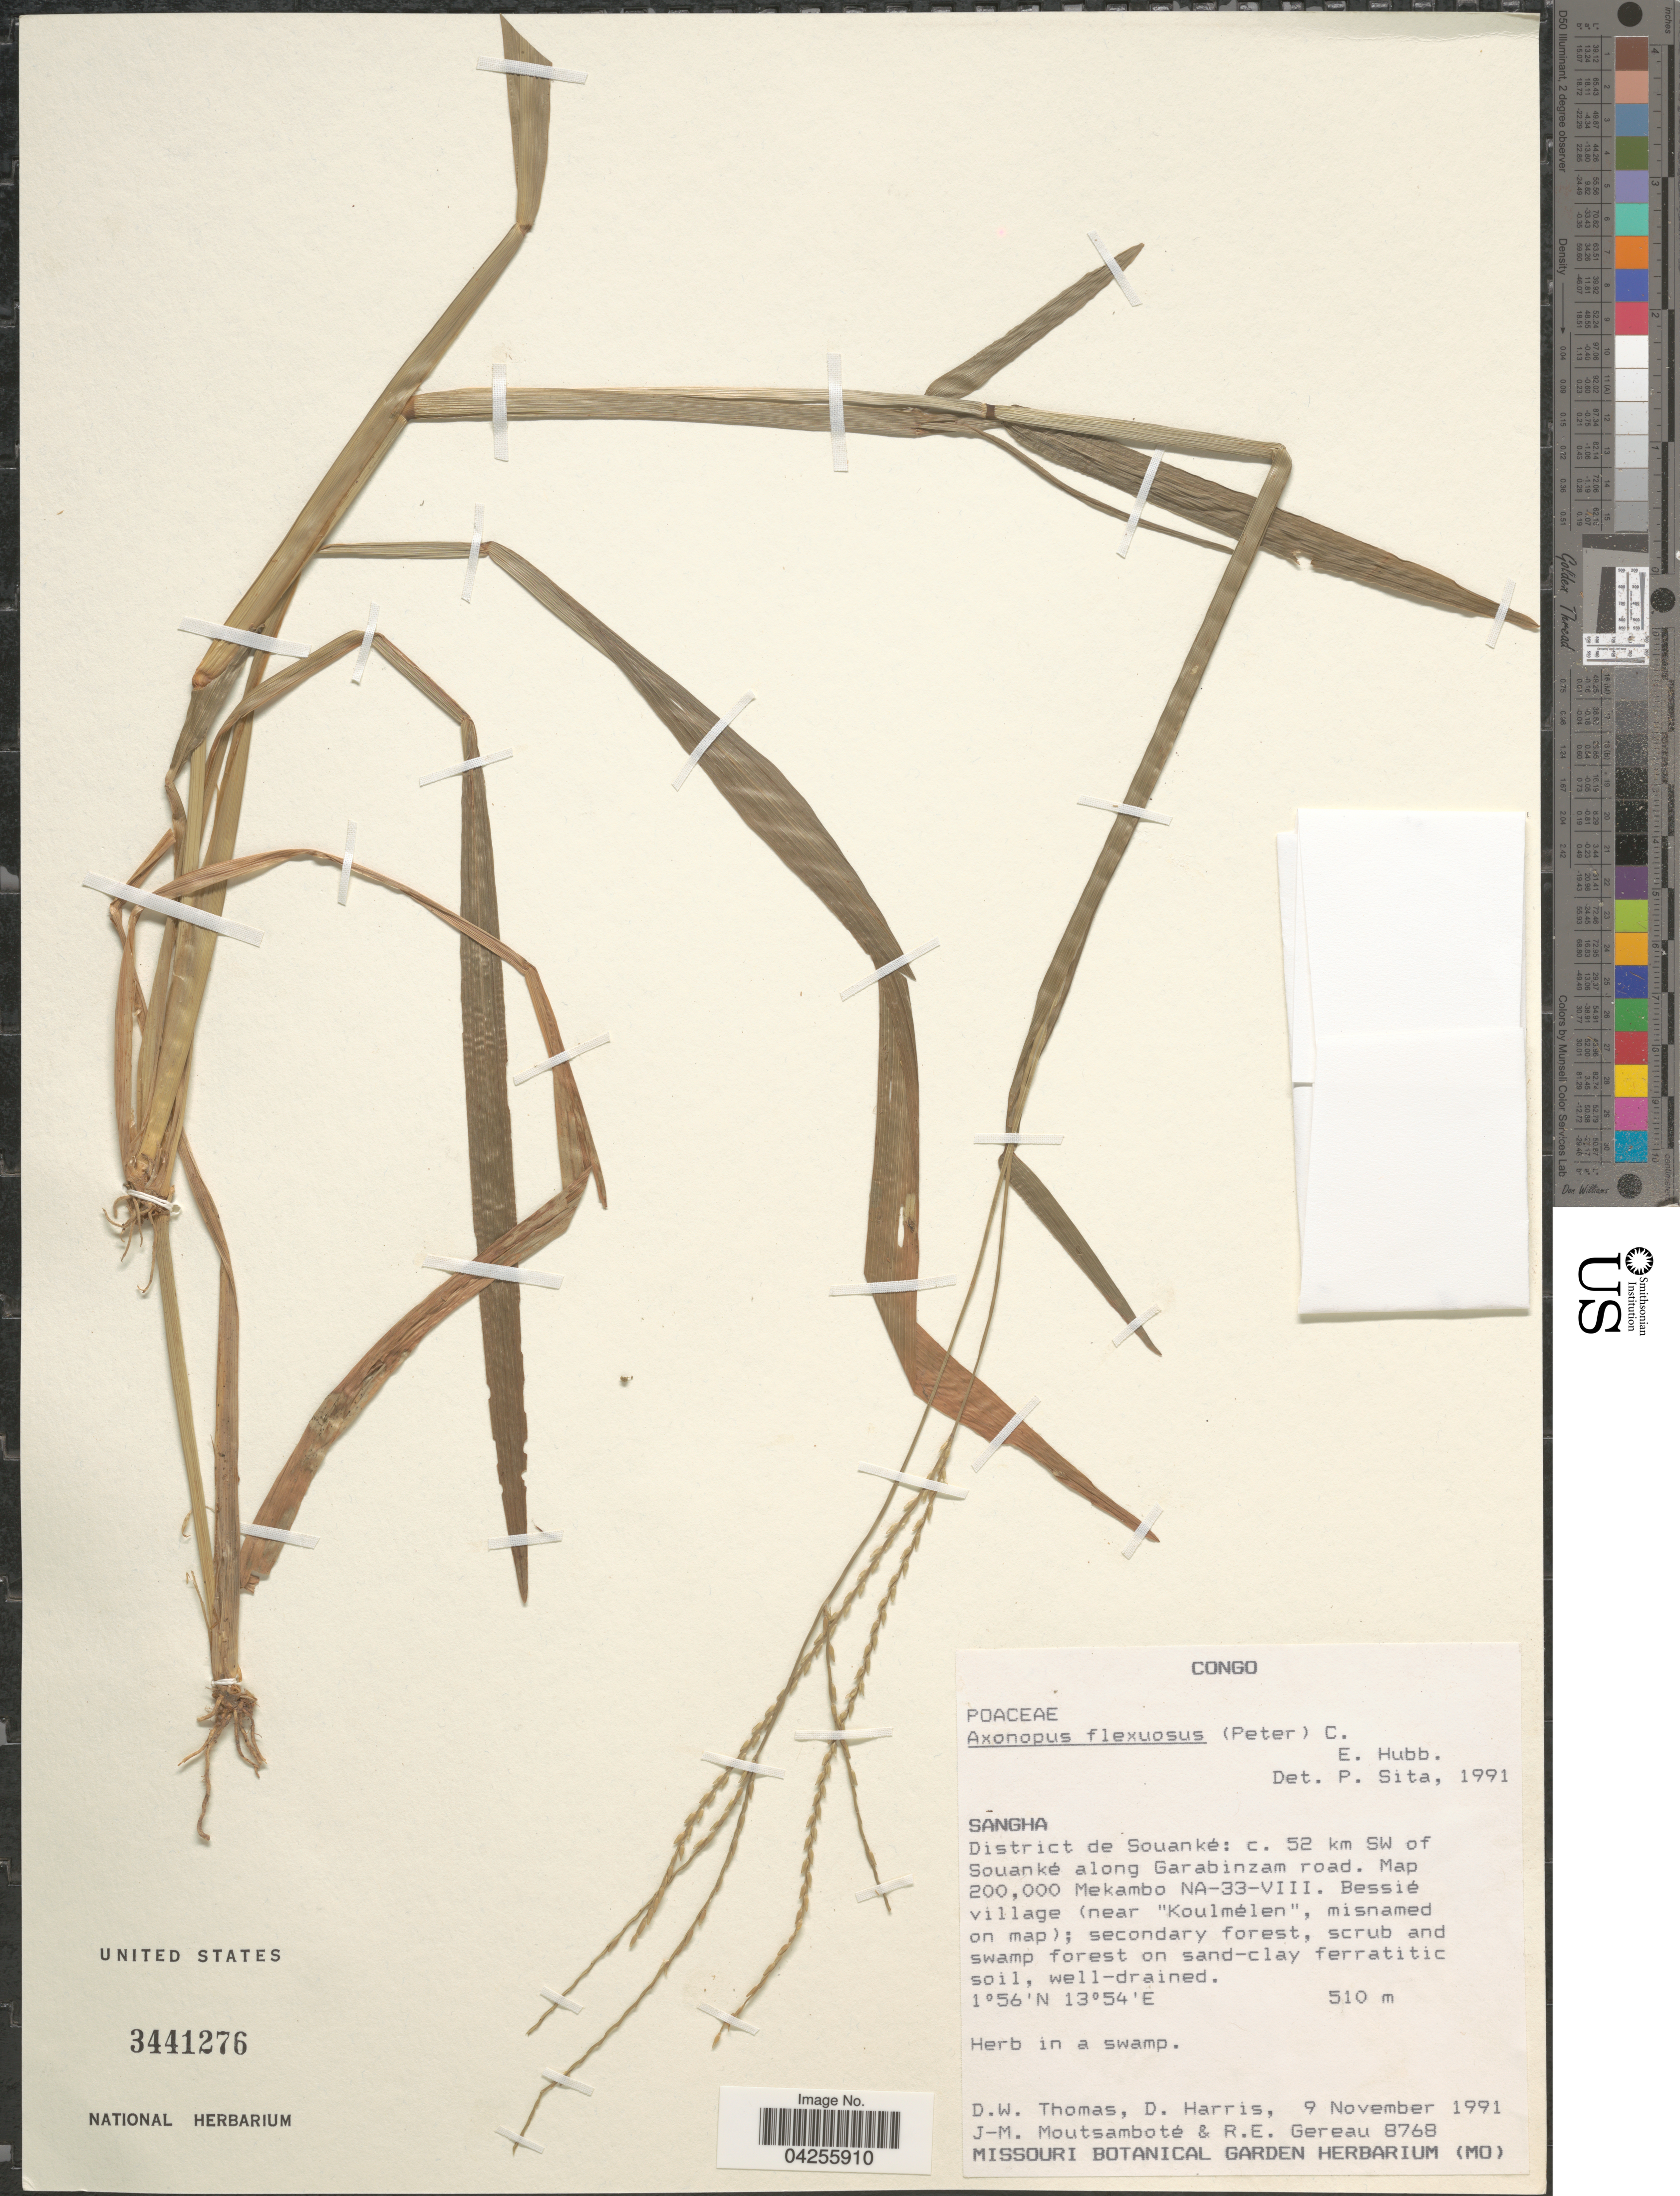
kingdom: Plantae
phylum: Tracheophyta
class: Liliopsida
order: Poales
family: Poaceae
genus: Axonopus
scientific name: Axonopus flexuosus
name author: (Peter) C. E. Hubb.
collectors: D. W. Thomas, D. Harris, J. Moutsambote & R. Gereau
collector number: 8768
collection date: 1991-11-09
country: Congo, Republic of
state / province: Sangha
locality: Congo. District de Souanké: c. 52 km SW of Souanké along Garabinzam road. Map 200,000 Mekambo NA-33-VIII. Bessié village (near "Koulmélen", misnamed on map).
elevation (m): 510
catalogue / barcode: US 3441276